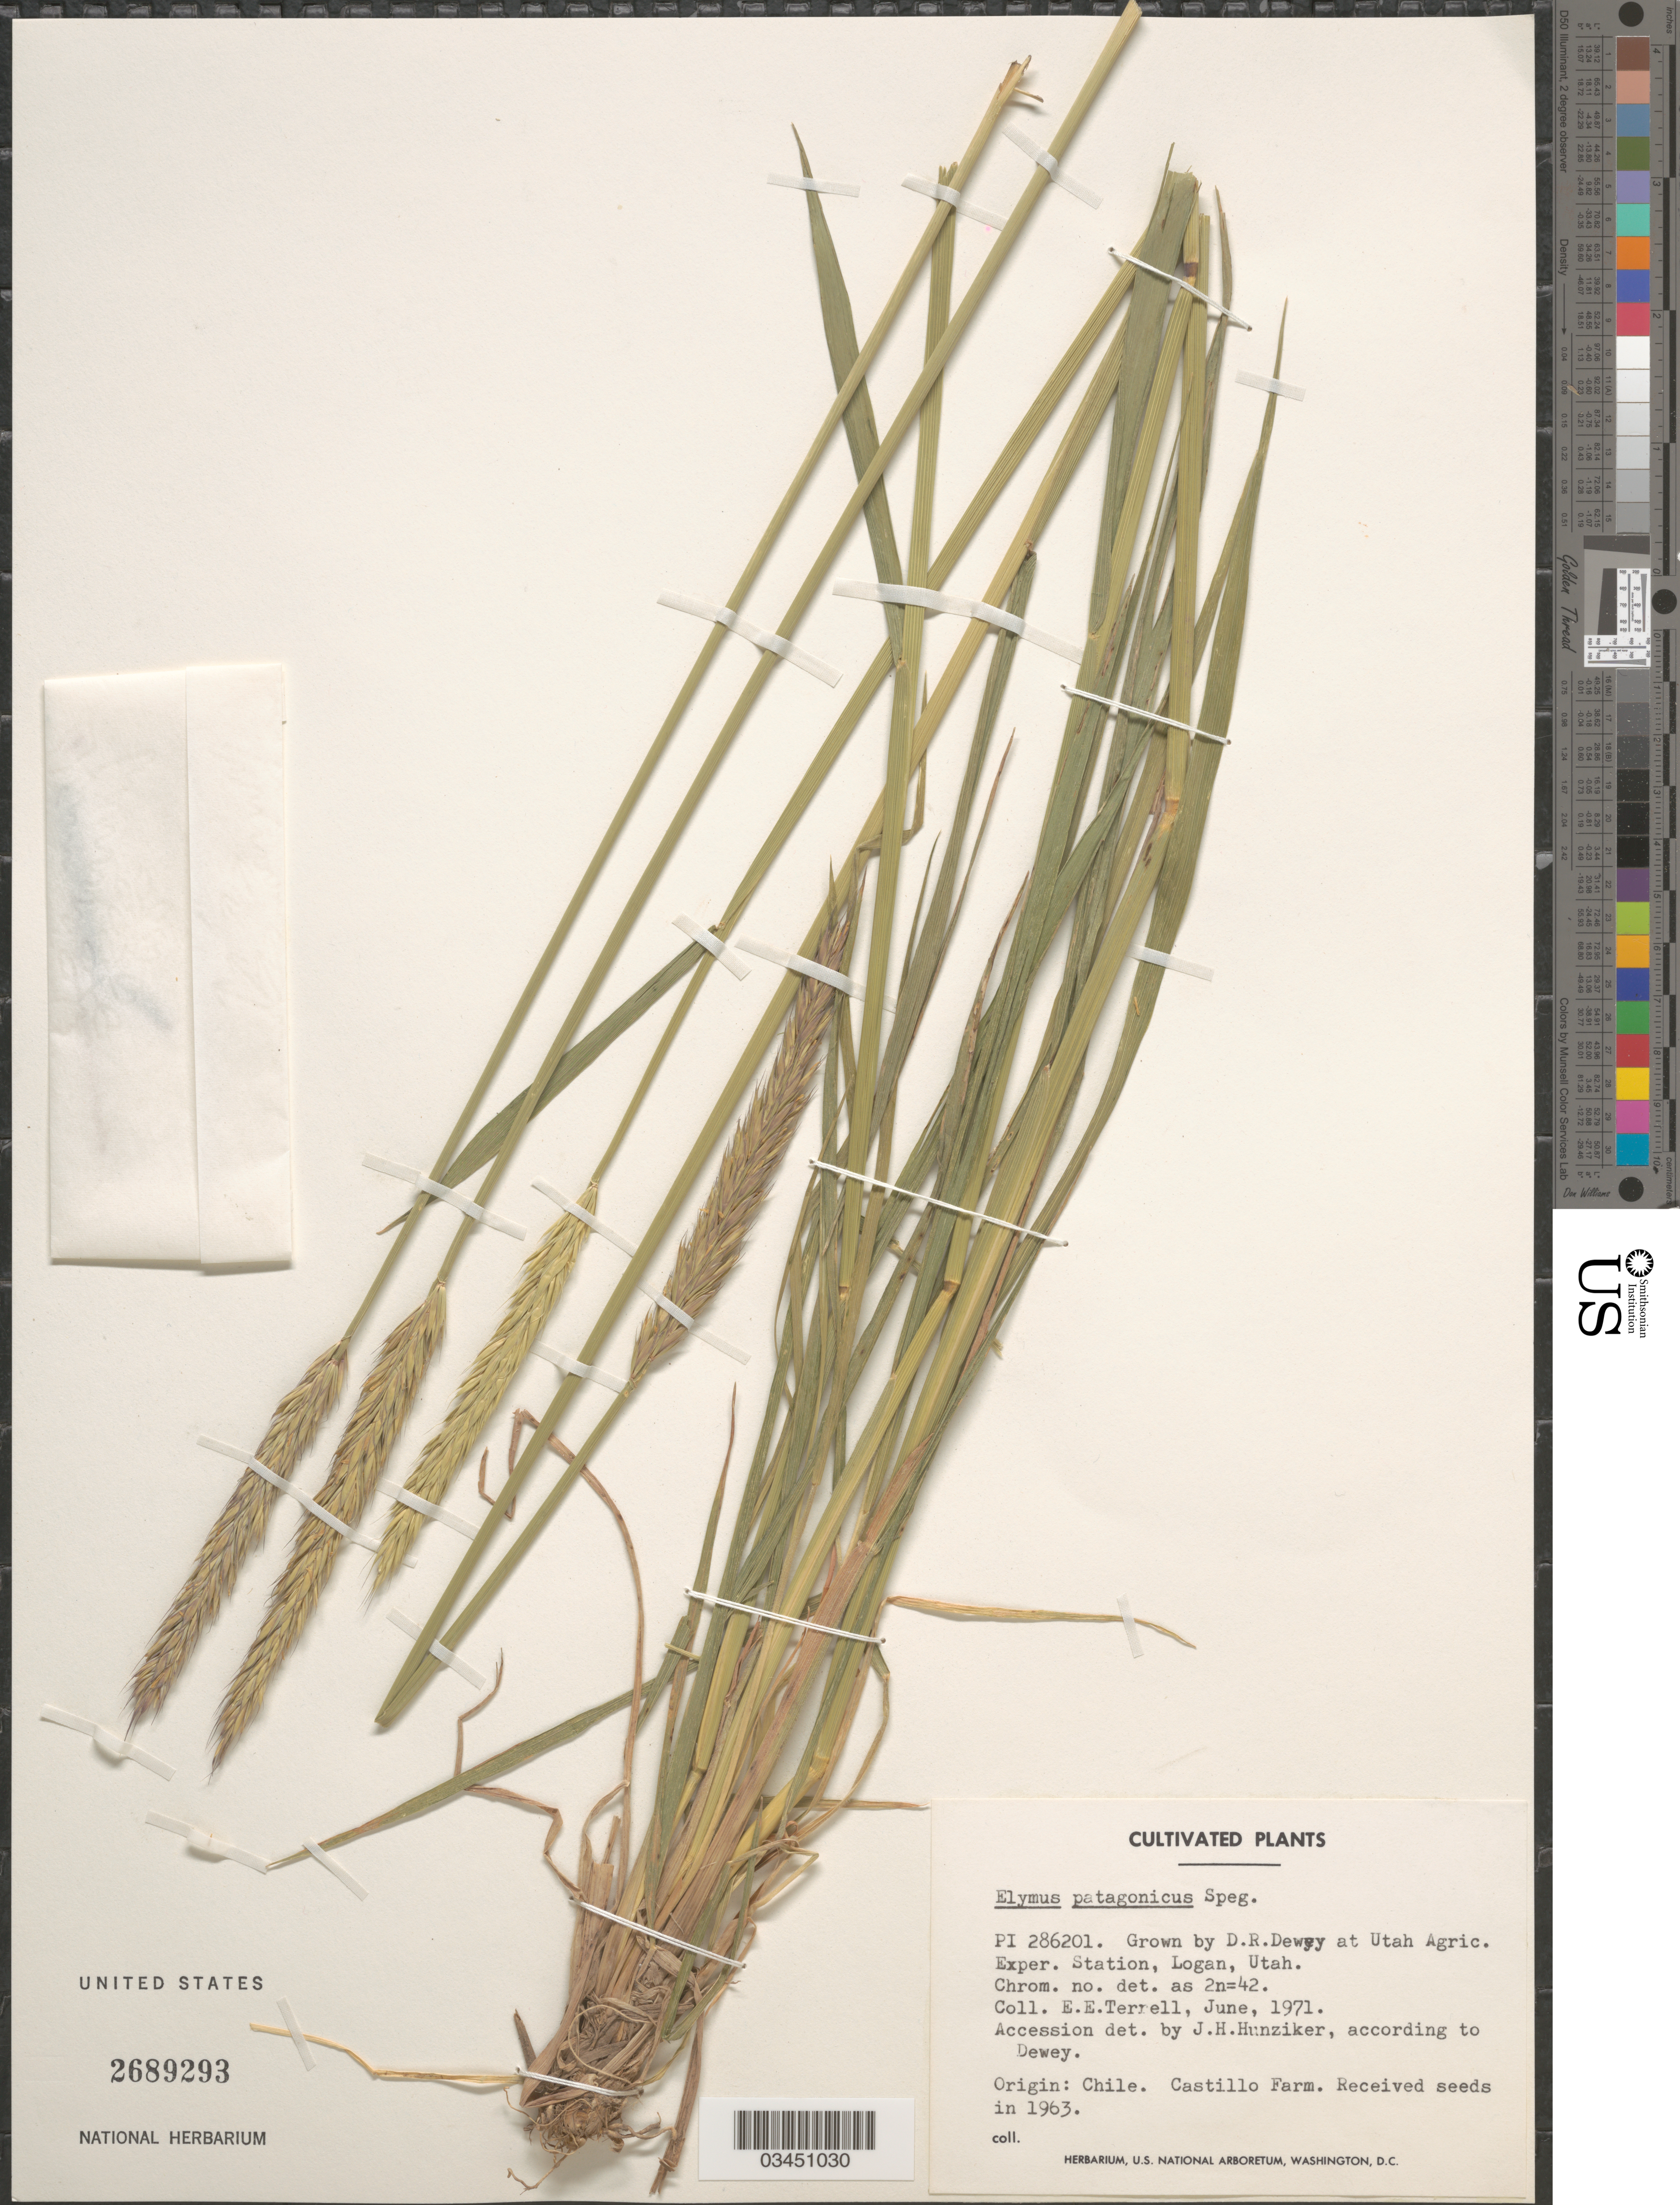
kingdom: Plantae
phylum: Tracheophyta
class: Liliopsida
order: Poales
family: Poaceae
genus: Elymus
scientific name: Elymus patagonicus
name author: Speg.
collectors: D. Dewey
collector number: PI286201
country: United States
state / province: Utah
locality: At Utah Agric. Exper. Station, Logan.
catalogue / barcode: US 2689293